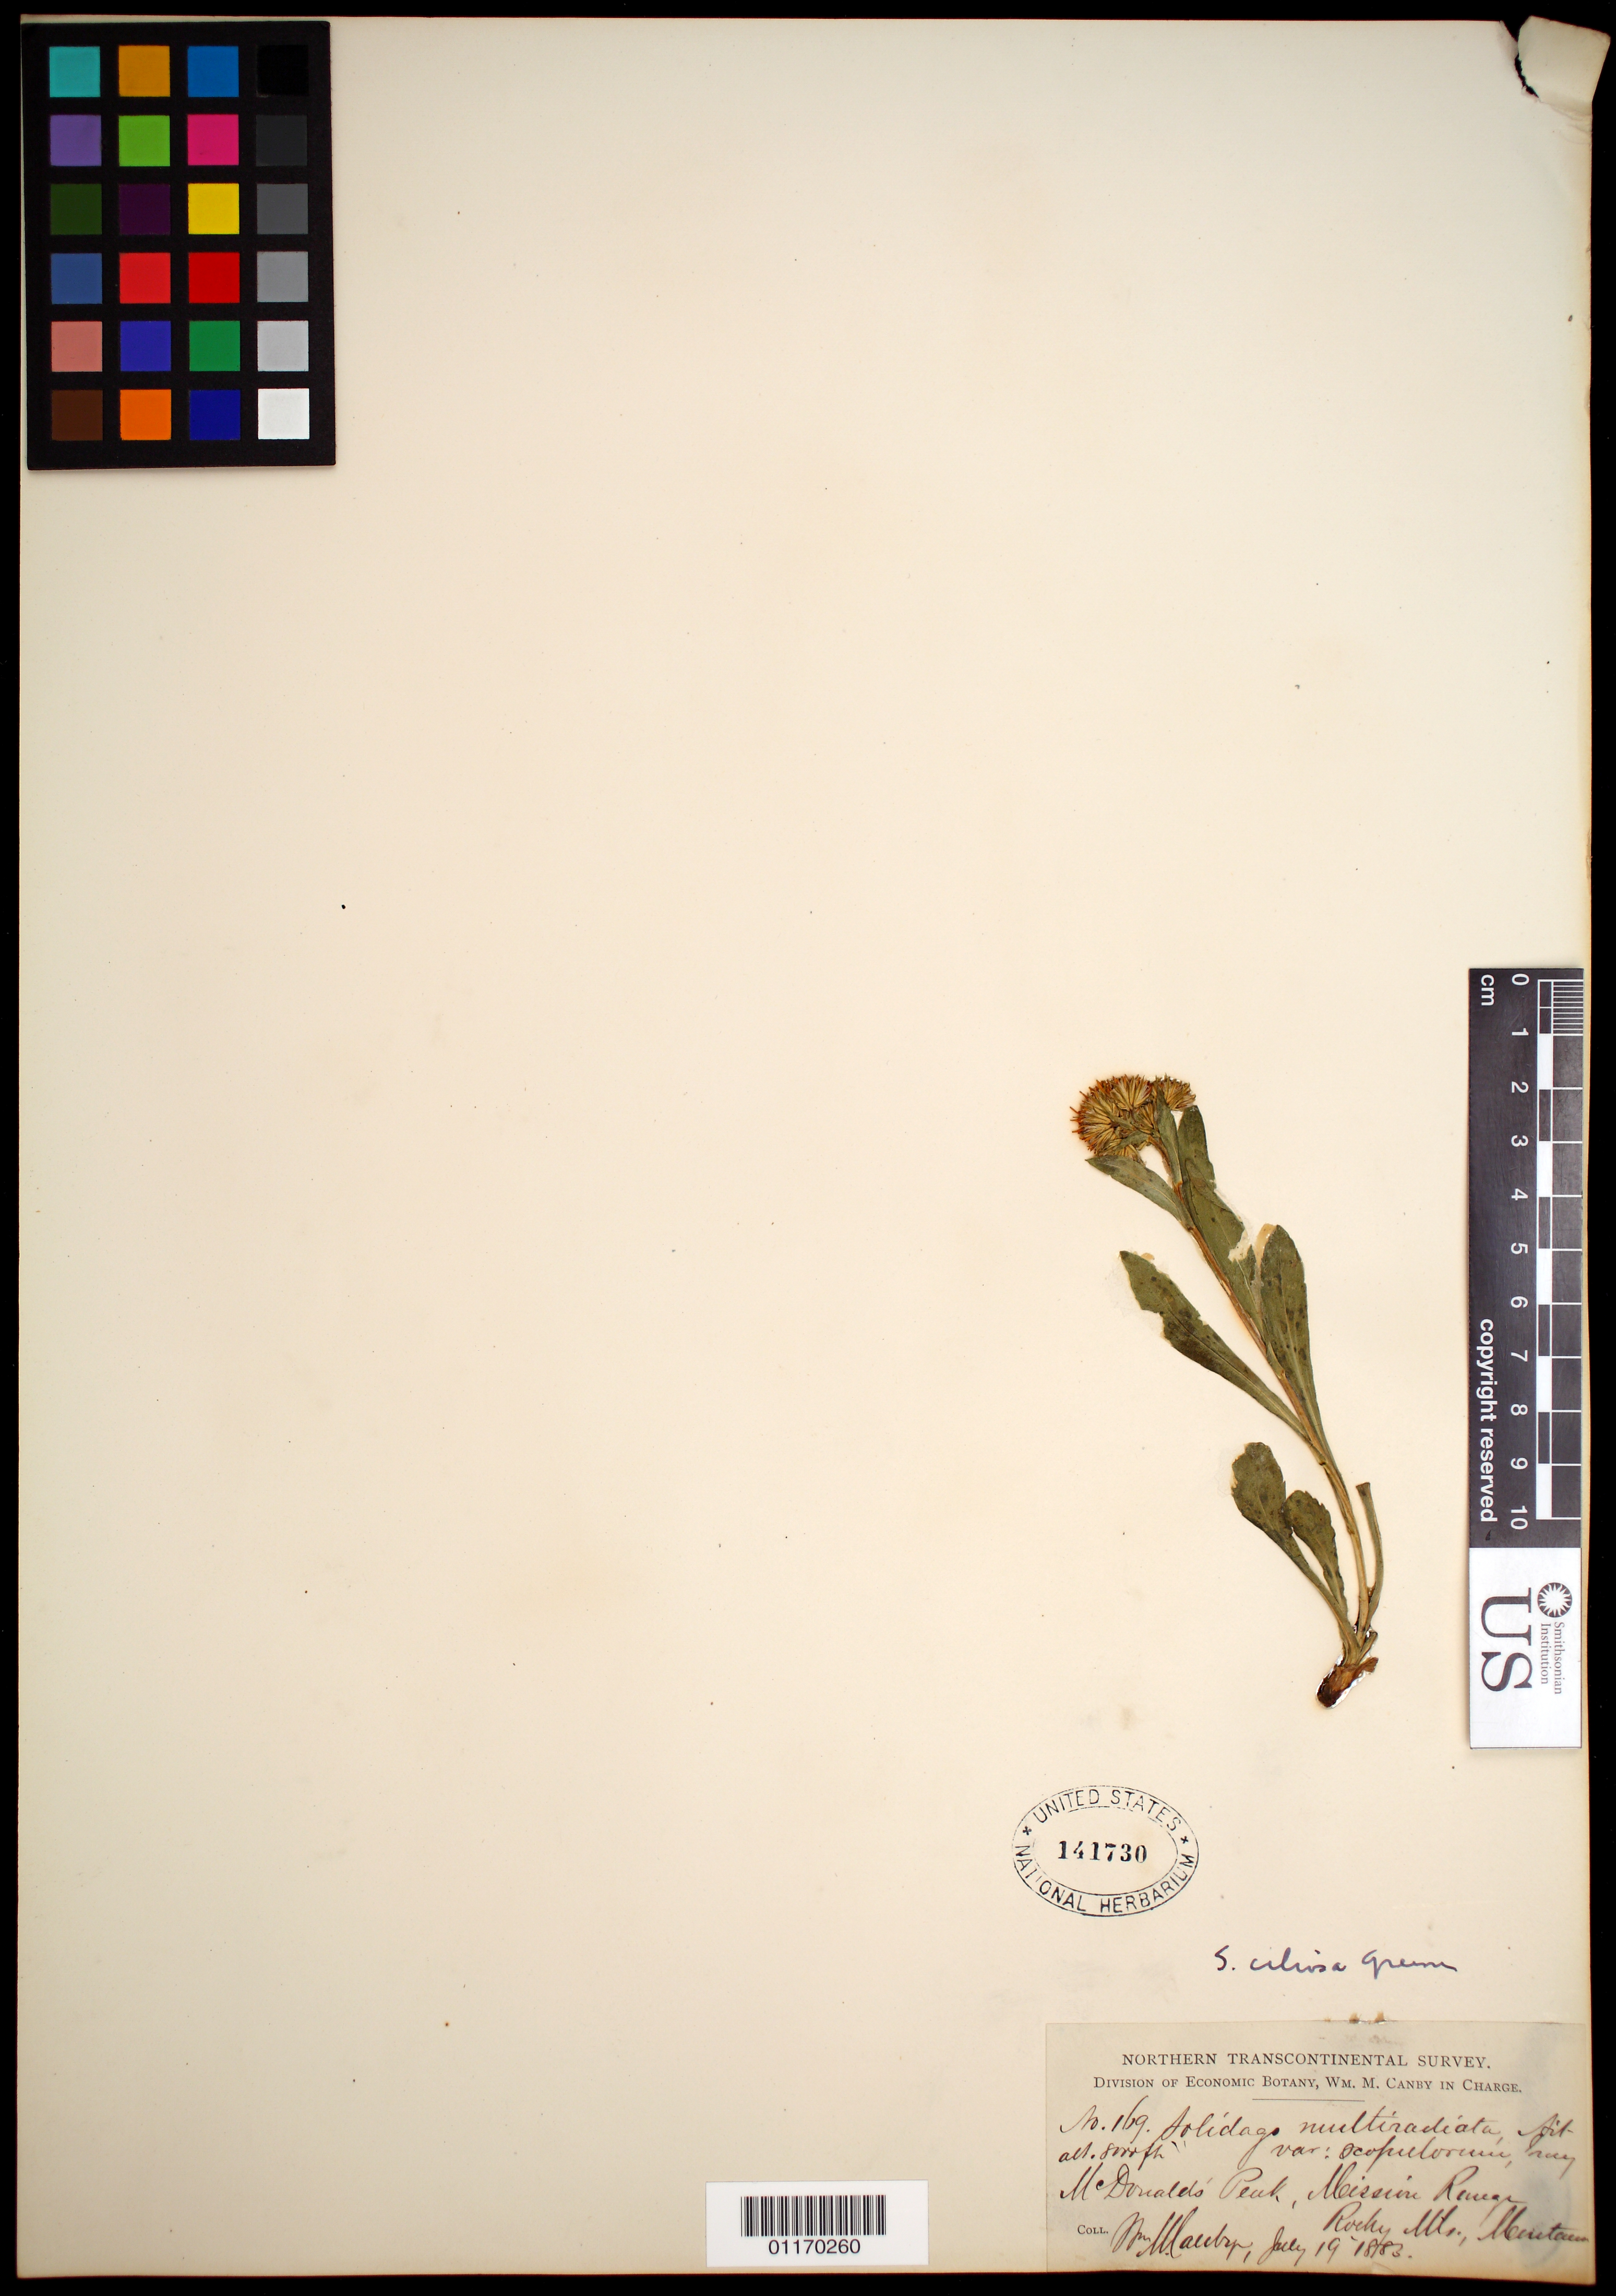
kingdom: Plantae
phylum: Tracheophyta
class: Magnoliopsida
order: Asterales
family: Asteraceae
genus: Solidago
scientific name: Solidago ciliosa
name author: Greene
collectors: W. M. Canby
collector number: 169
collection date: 1883-07-19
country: United States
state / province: Montana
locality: Mc Donald's Peak, Mission Range, Rocky Mts.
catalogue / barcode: US 141730